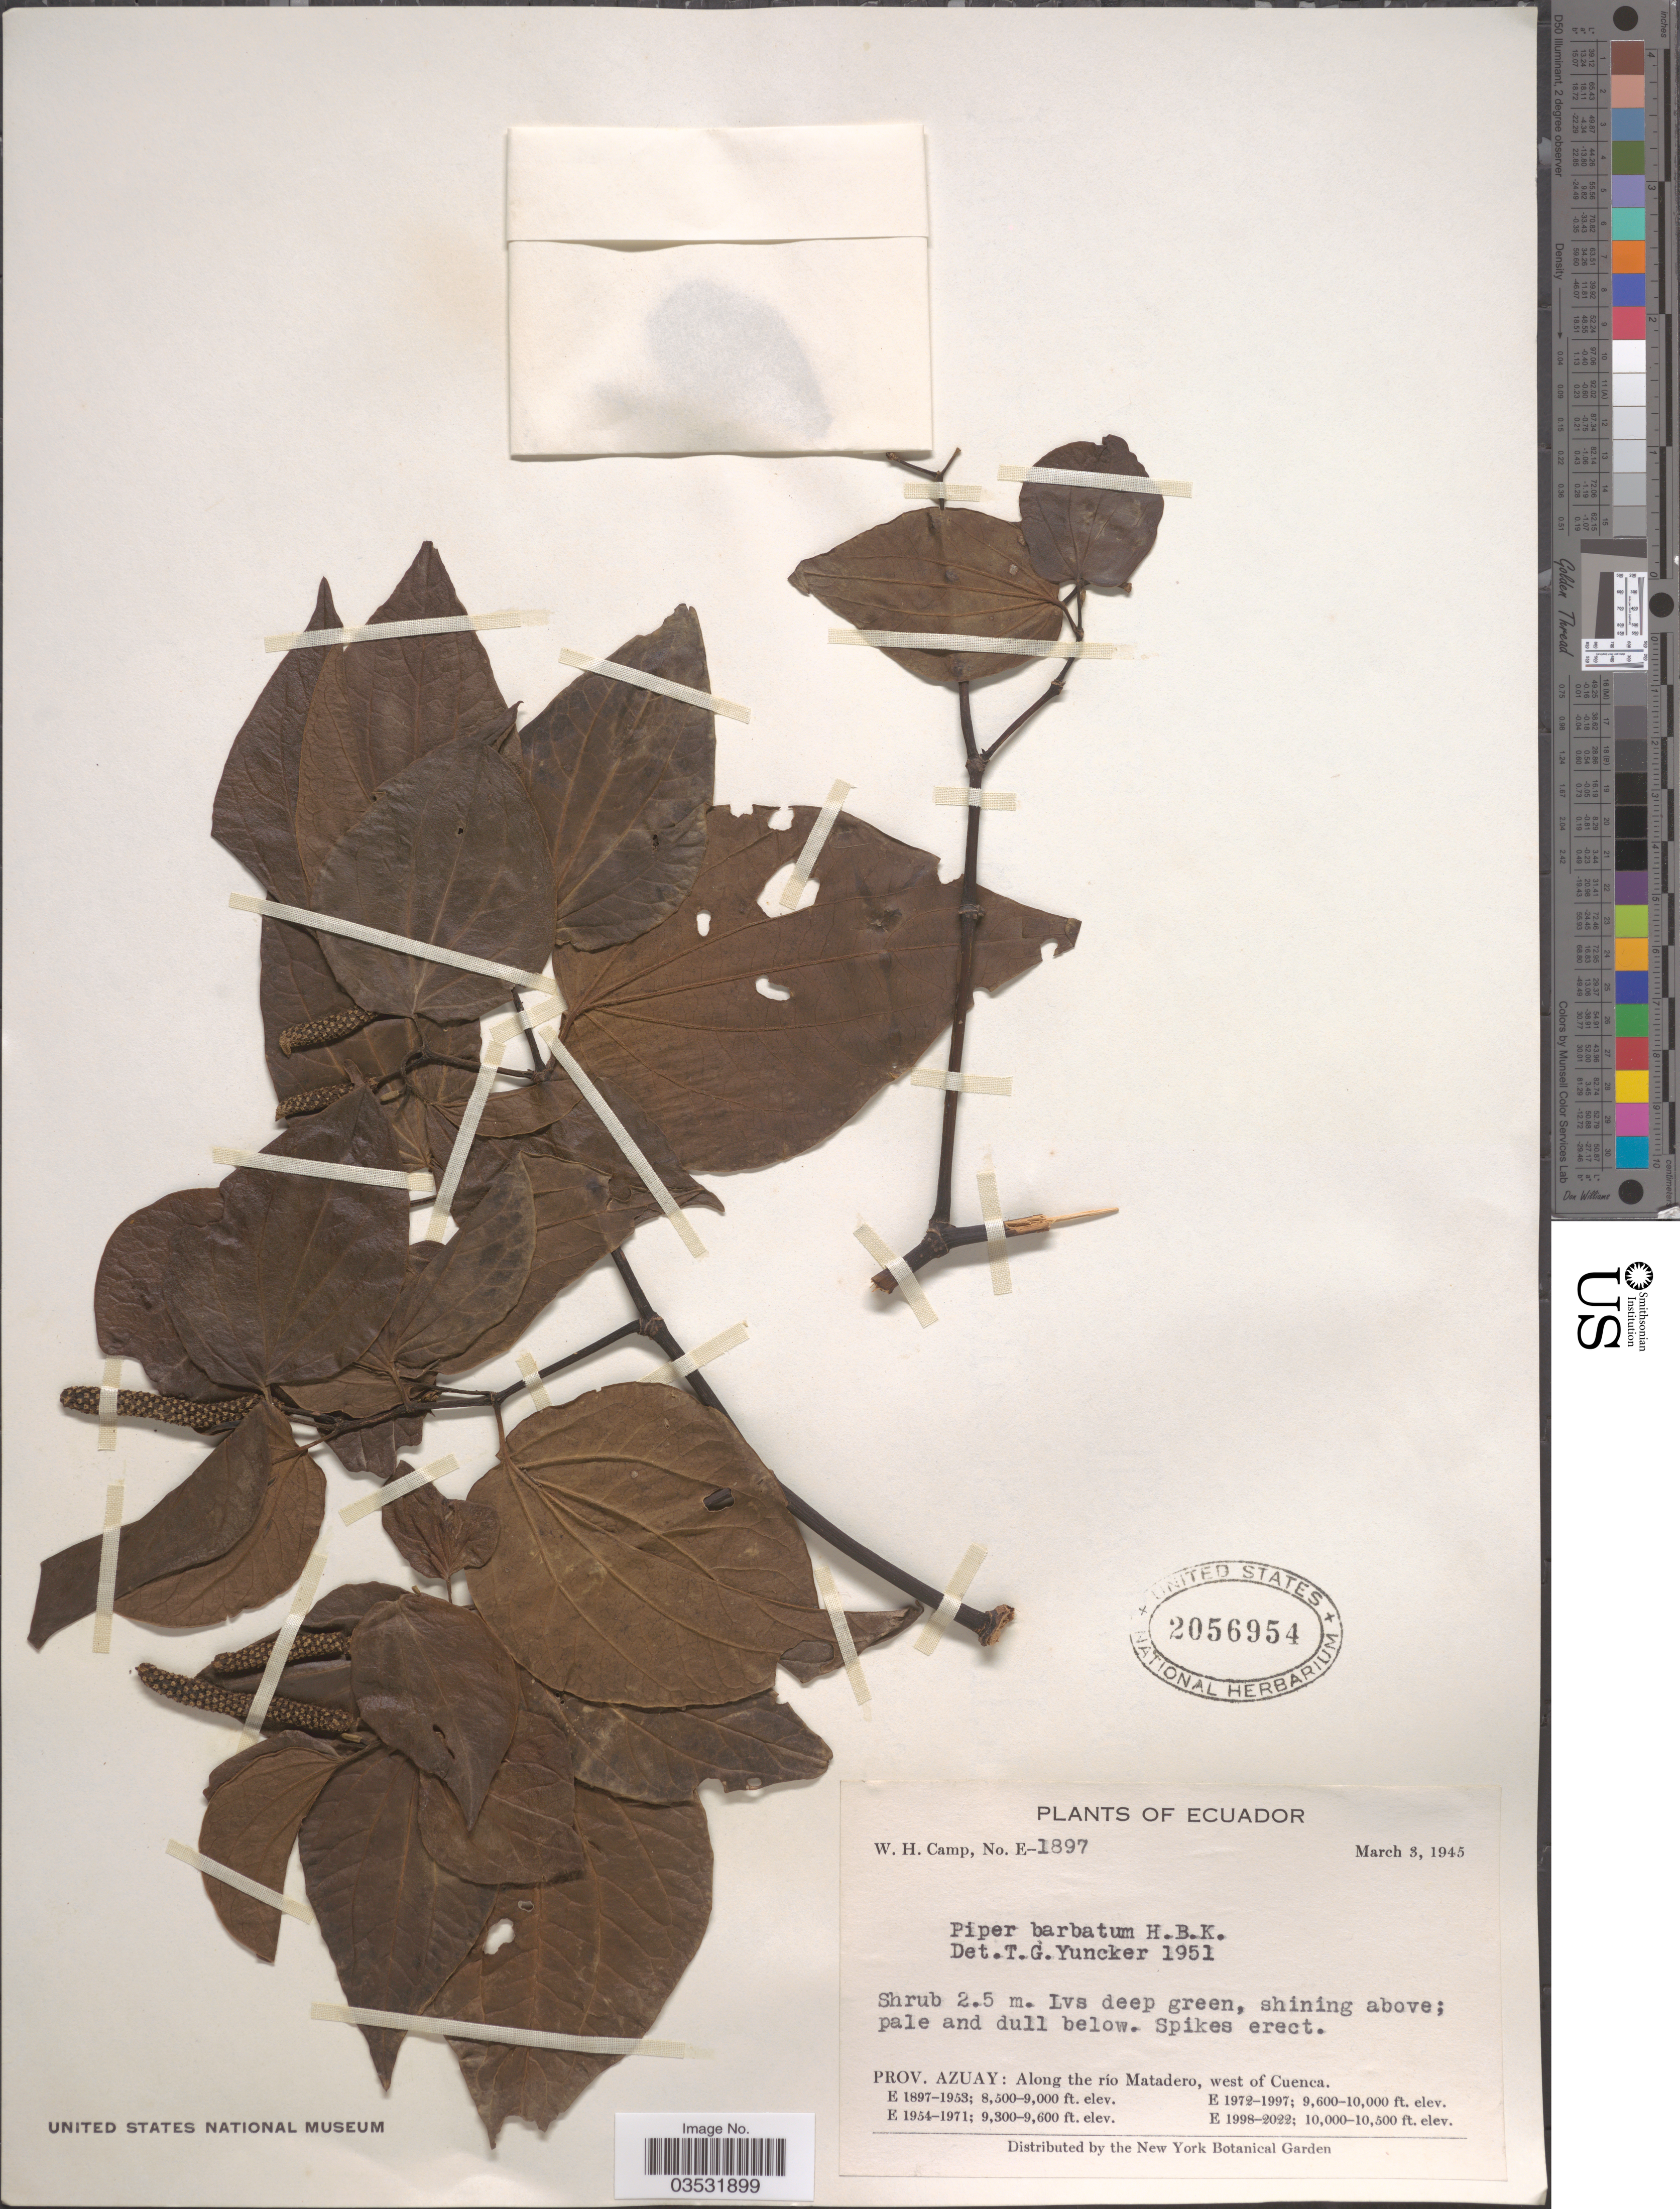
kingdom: Plantae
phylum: Tracheophyta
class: Magnoliopsida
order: Piperales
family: Piperaceae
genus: Piper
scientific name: Piper barbatum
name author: C. DC.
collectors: W. H. Camp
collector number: E-1897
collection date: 1945-03-03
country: Ecuador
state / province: Azuay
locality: Along the río Matadero, west of Cuenca.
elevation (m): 2591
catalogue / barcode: US 2056954